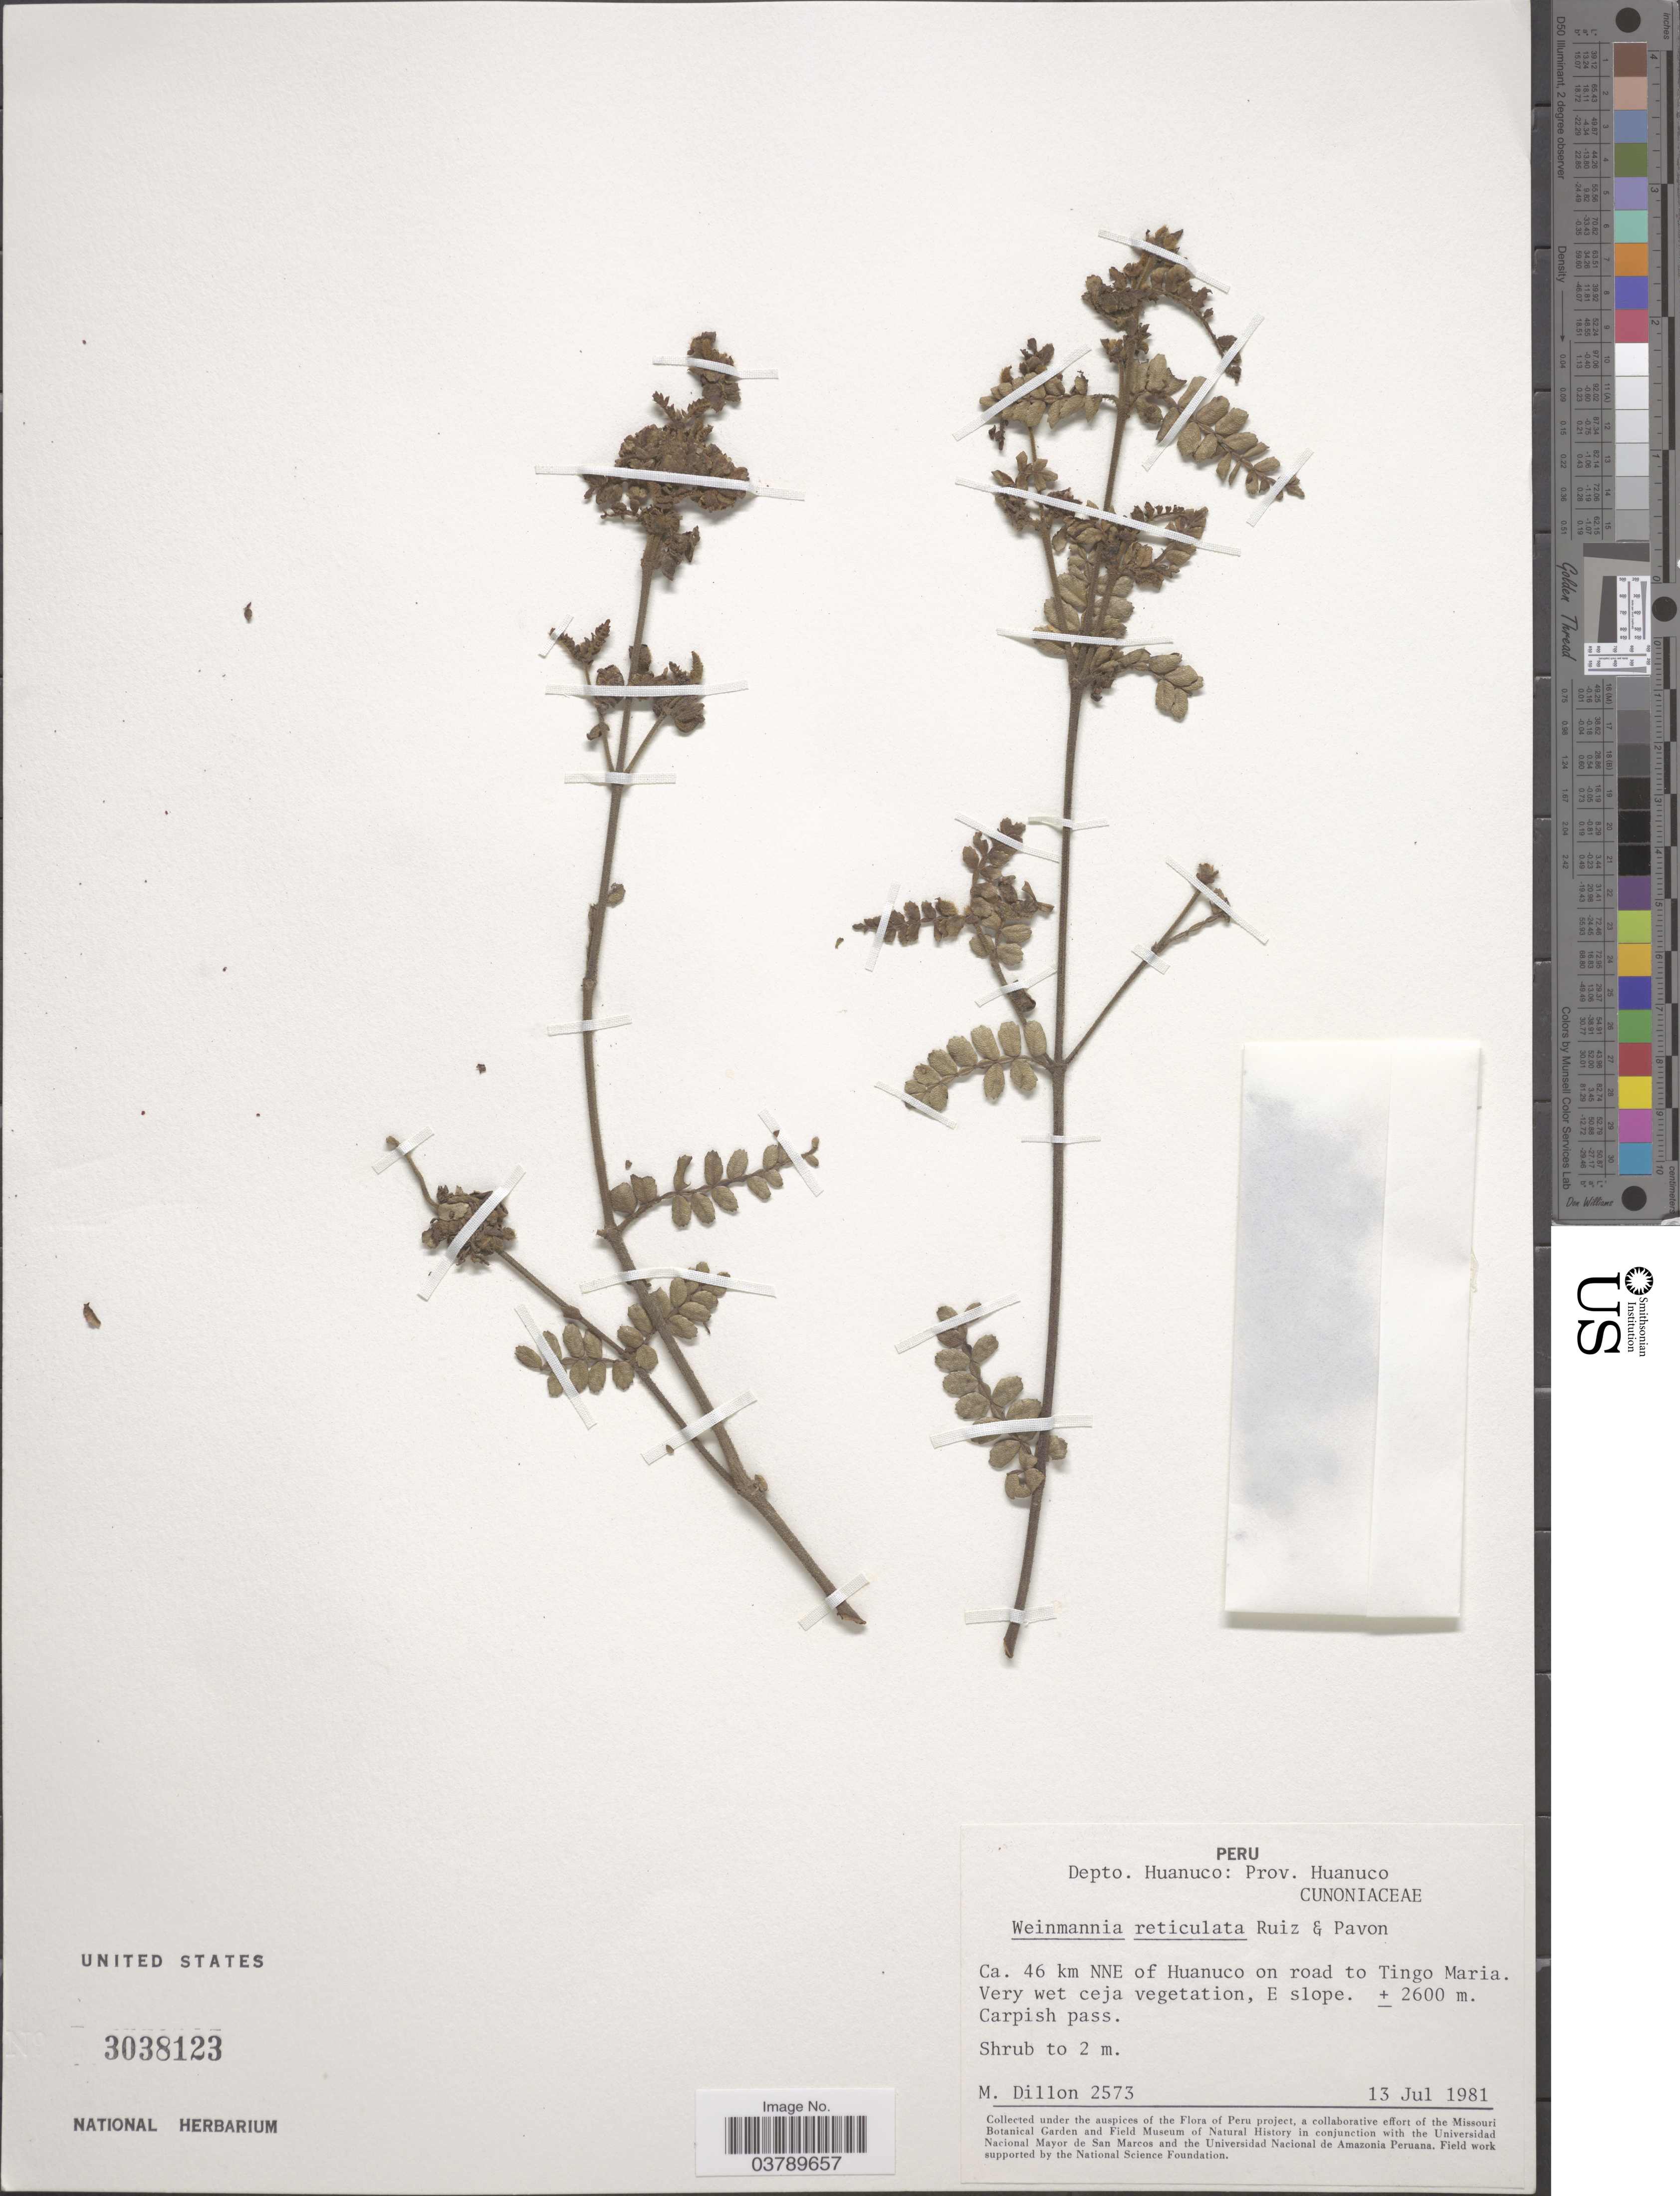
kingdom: Plantae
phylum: Tracheophyta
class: Magnoliopsida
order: Oxalidales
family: Cunoniaceae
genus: Weinmannia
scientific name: Weinmannia reticulata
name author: Ruiz & Pav.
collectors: M. O. Dillon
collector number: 2573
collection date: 1981-07-13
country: Peru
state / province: Huánuco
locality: Depto. Huanuco. Ca. 46 km NNE of Huanuco on road to Tingo Maria.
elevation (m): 2600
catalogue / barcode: US 3038123